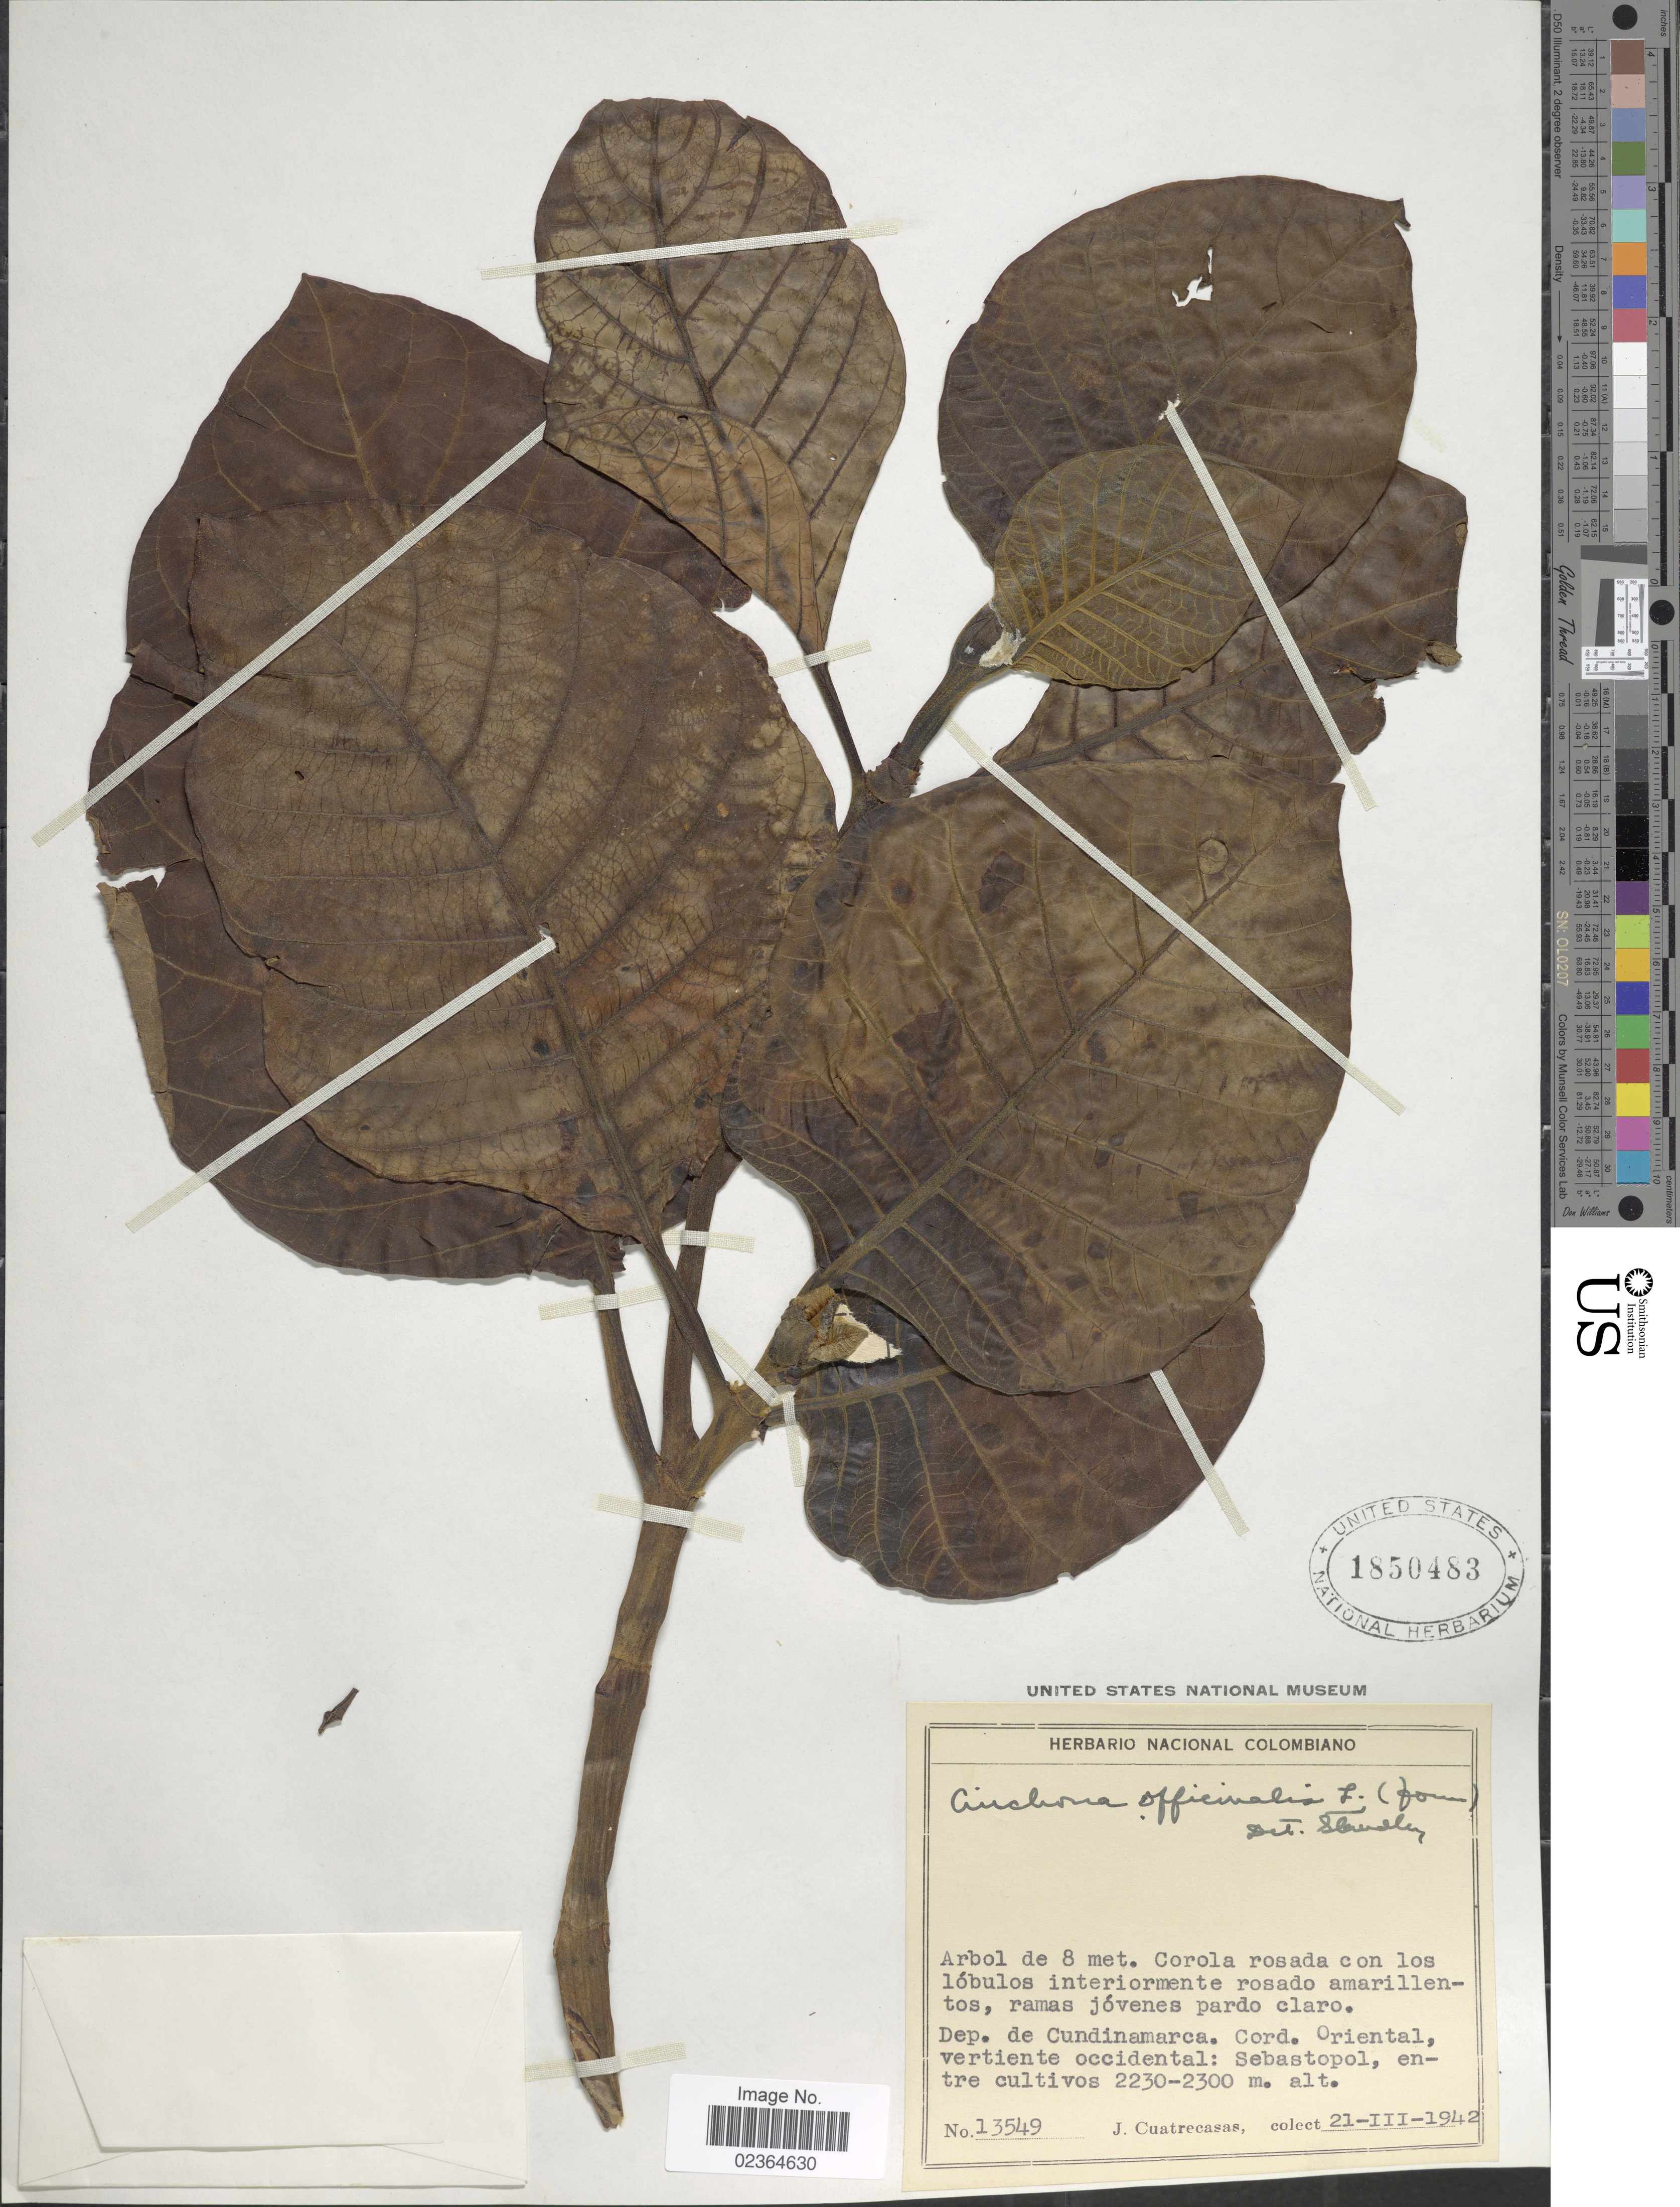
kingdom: Plantae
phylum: Tracheophyta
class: Magnoliopsida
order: Gentianales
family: Rubiaceae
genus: Cinchona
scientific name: Cinchona pubescens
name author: Vahl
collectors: J. Cuatrecasas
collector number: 13549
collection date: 1942-03-21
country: Colombia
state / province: Cundinamarca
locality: Cord. Oriental, vertiente occidental: Sebastopol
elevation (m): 2230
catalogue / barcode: US 1850483